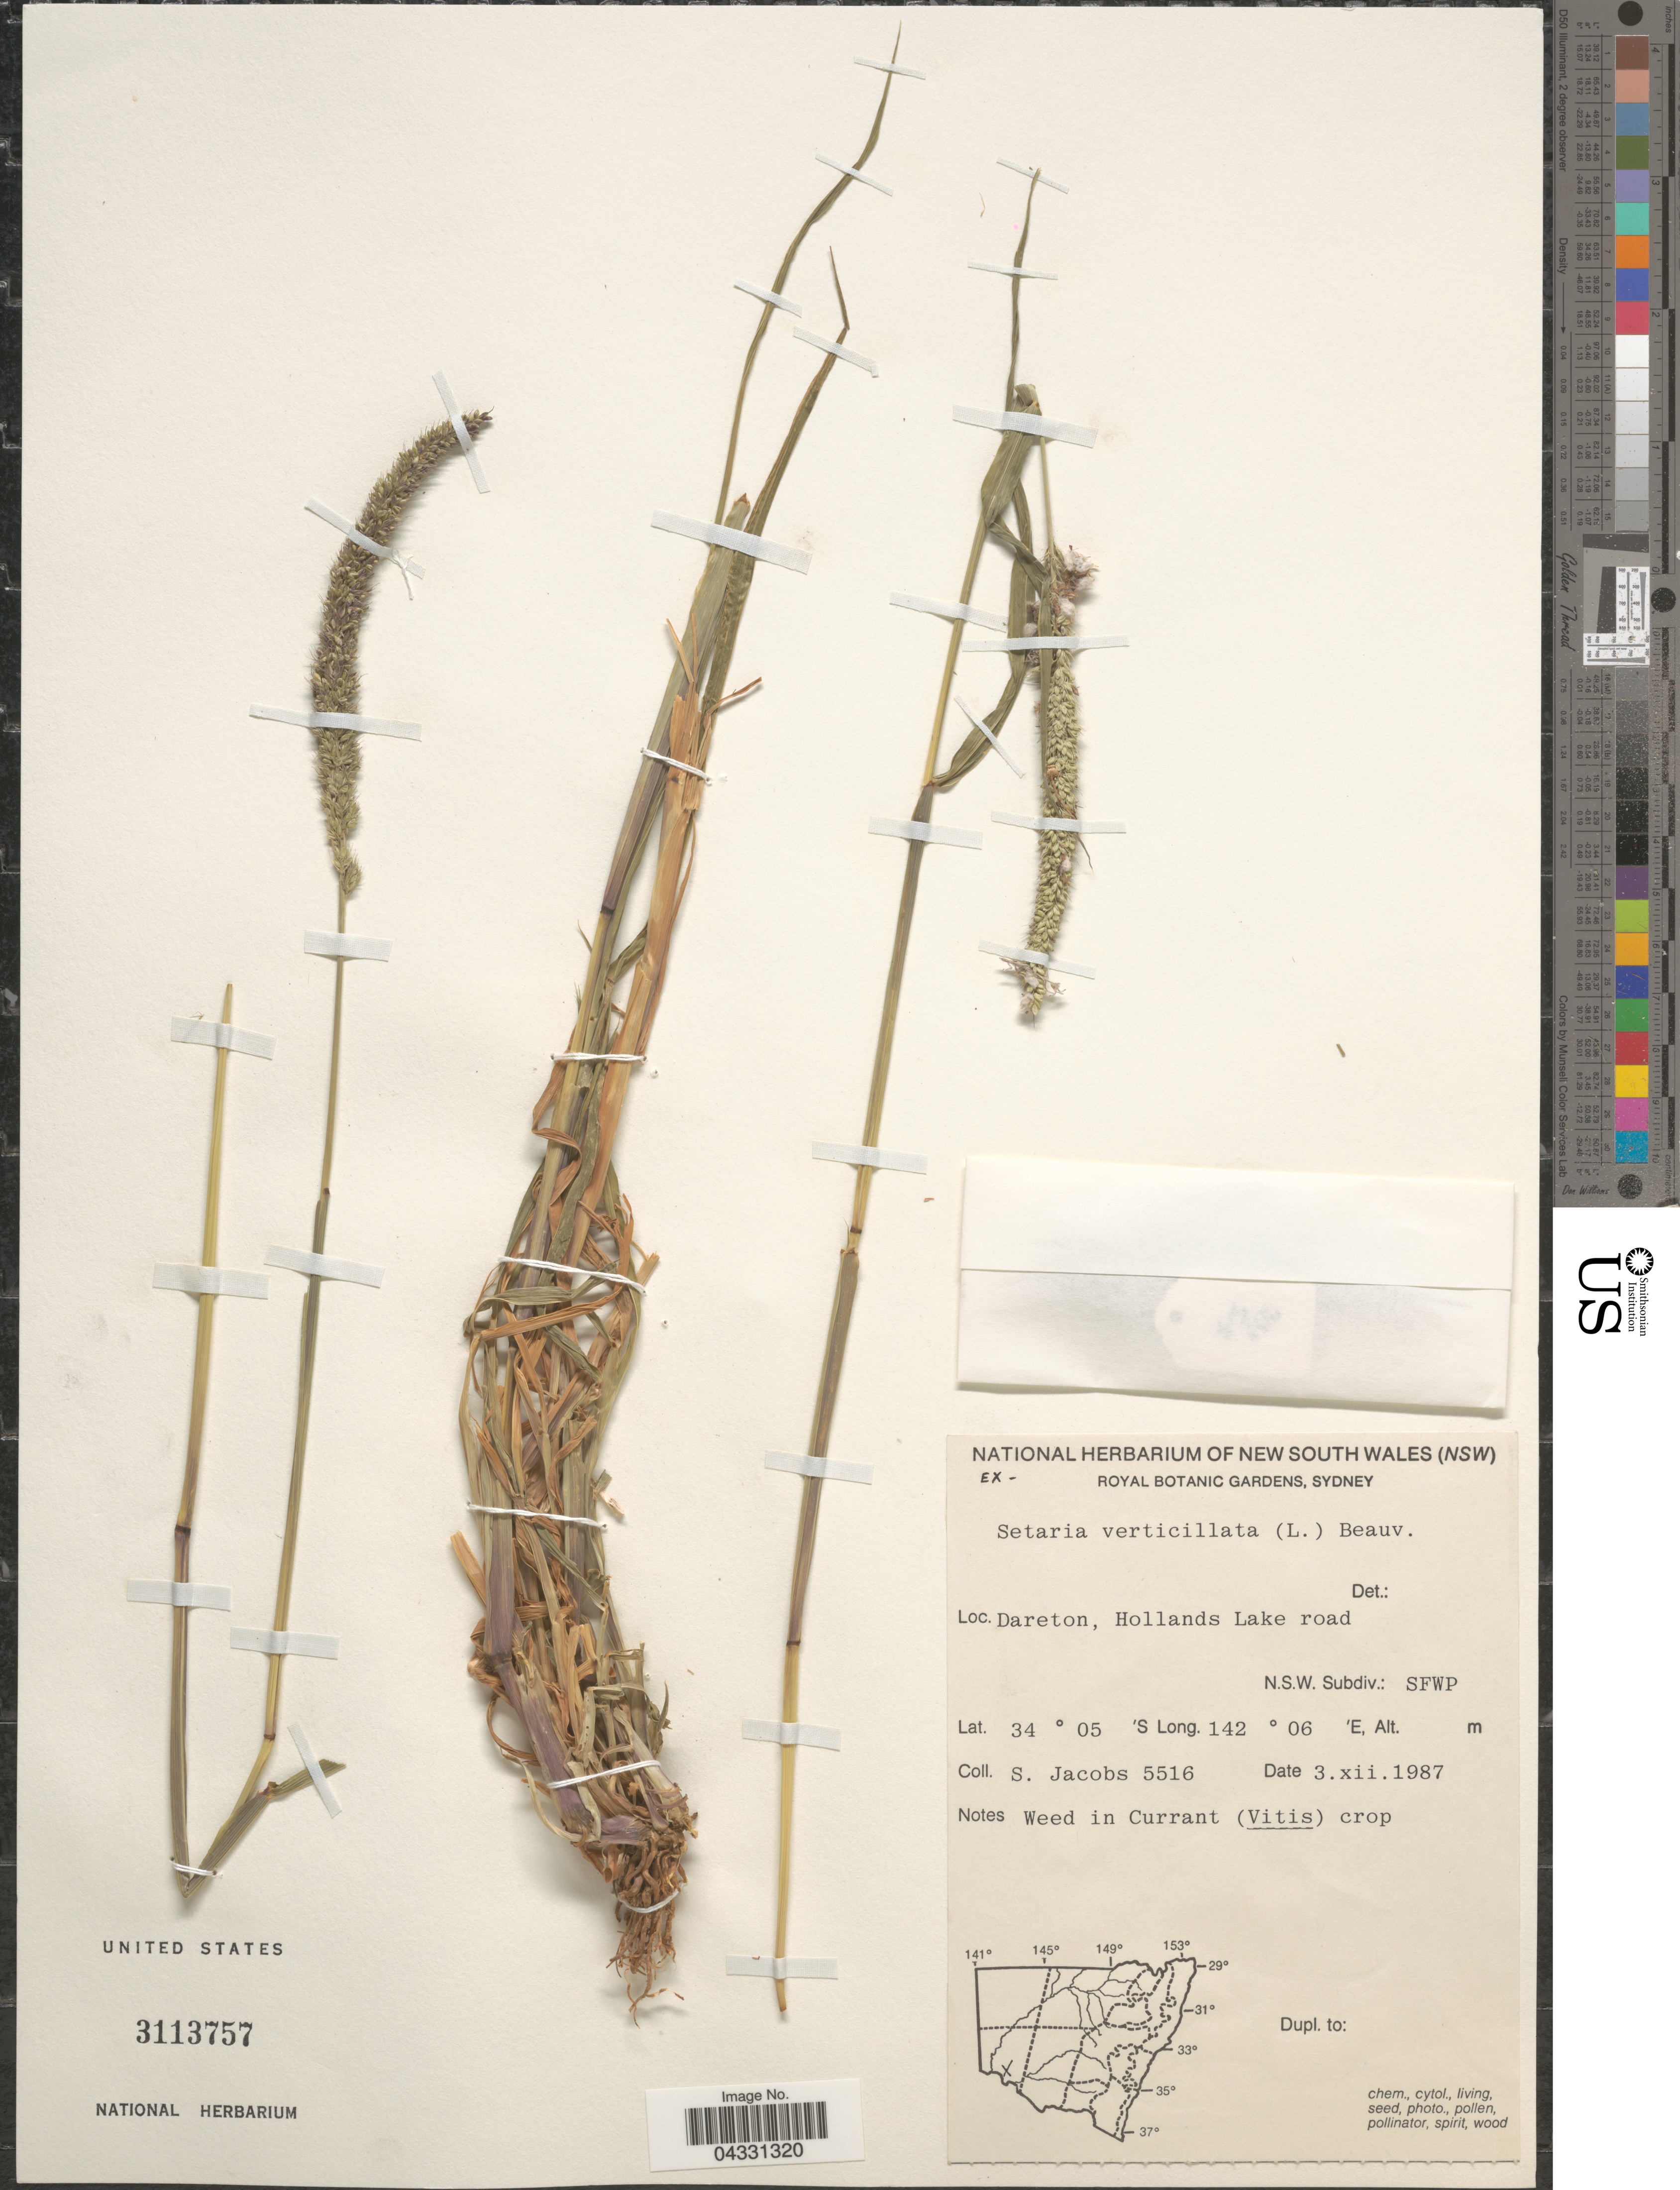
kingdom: Plantae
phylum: Tracheophyta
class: Liliopsida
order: Poales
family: Poaceae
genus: Setaria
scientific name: Setaria verticillata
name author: (L.) P. Beauv.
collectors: S. Jacobs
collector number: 5516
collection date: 1987-12-03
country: Australia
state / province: New South Wales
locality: Dareton, Hollands Lake road. N.S.W. Subdiv.: SFWP.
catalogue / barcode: US 3113757